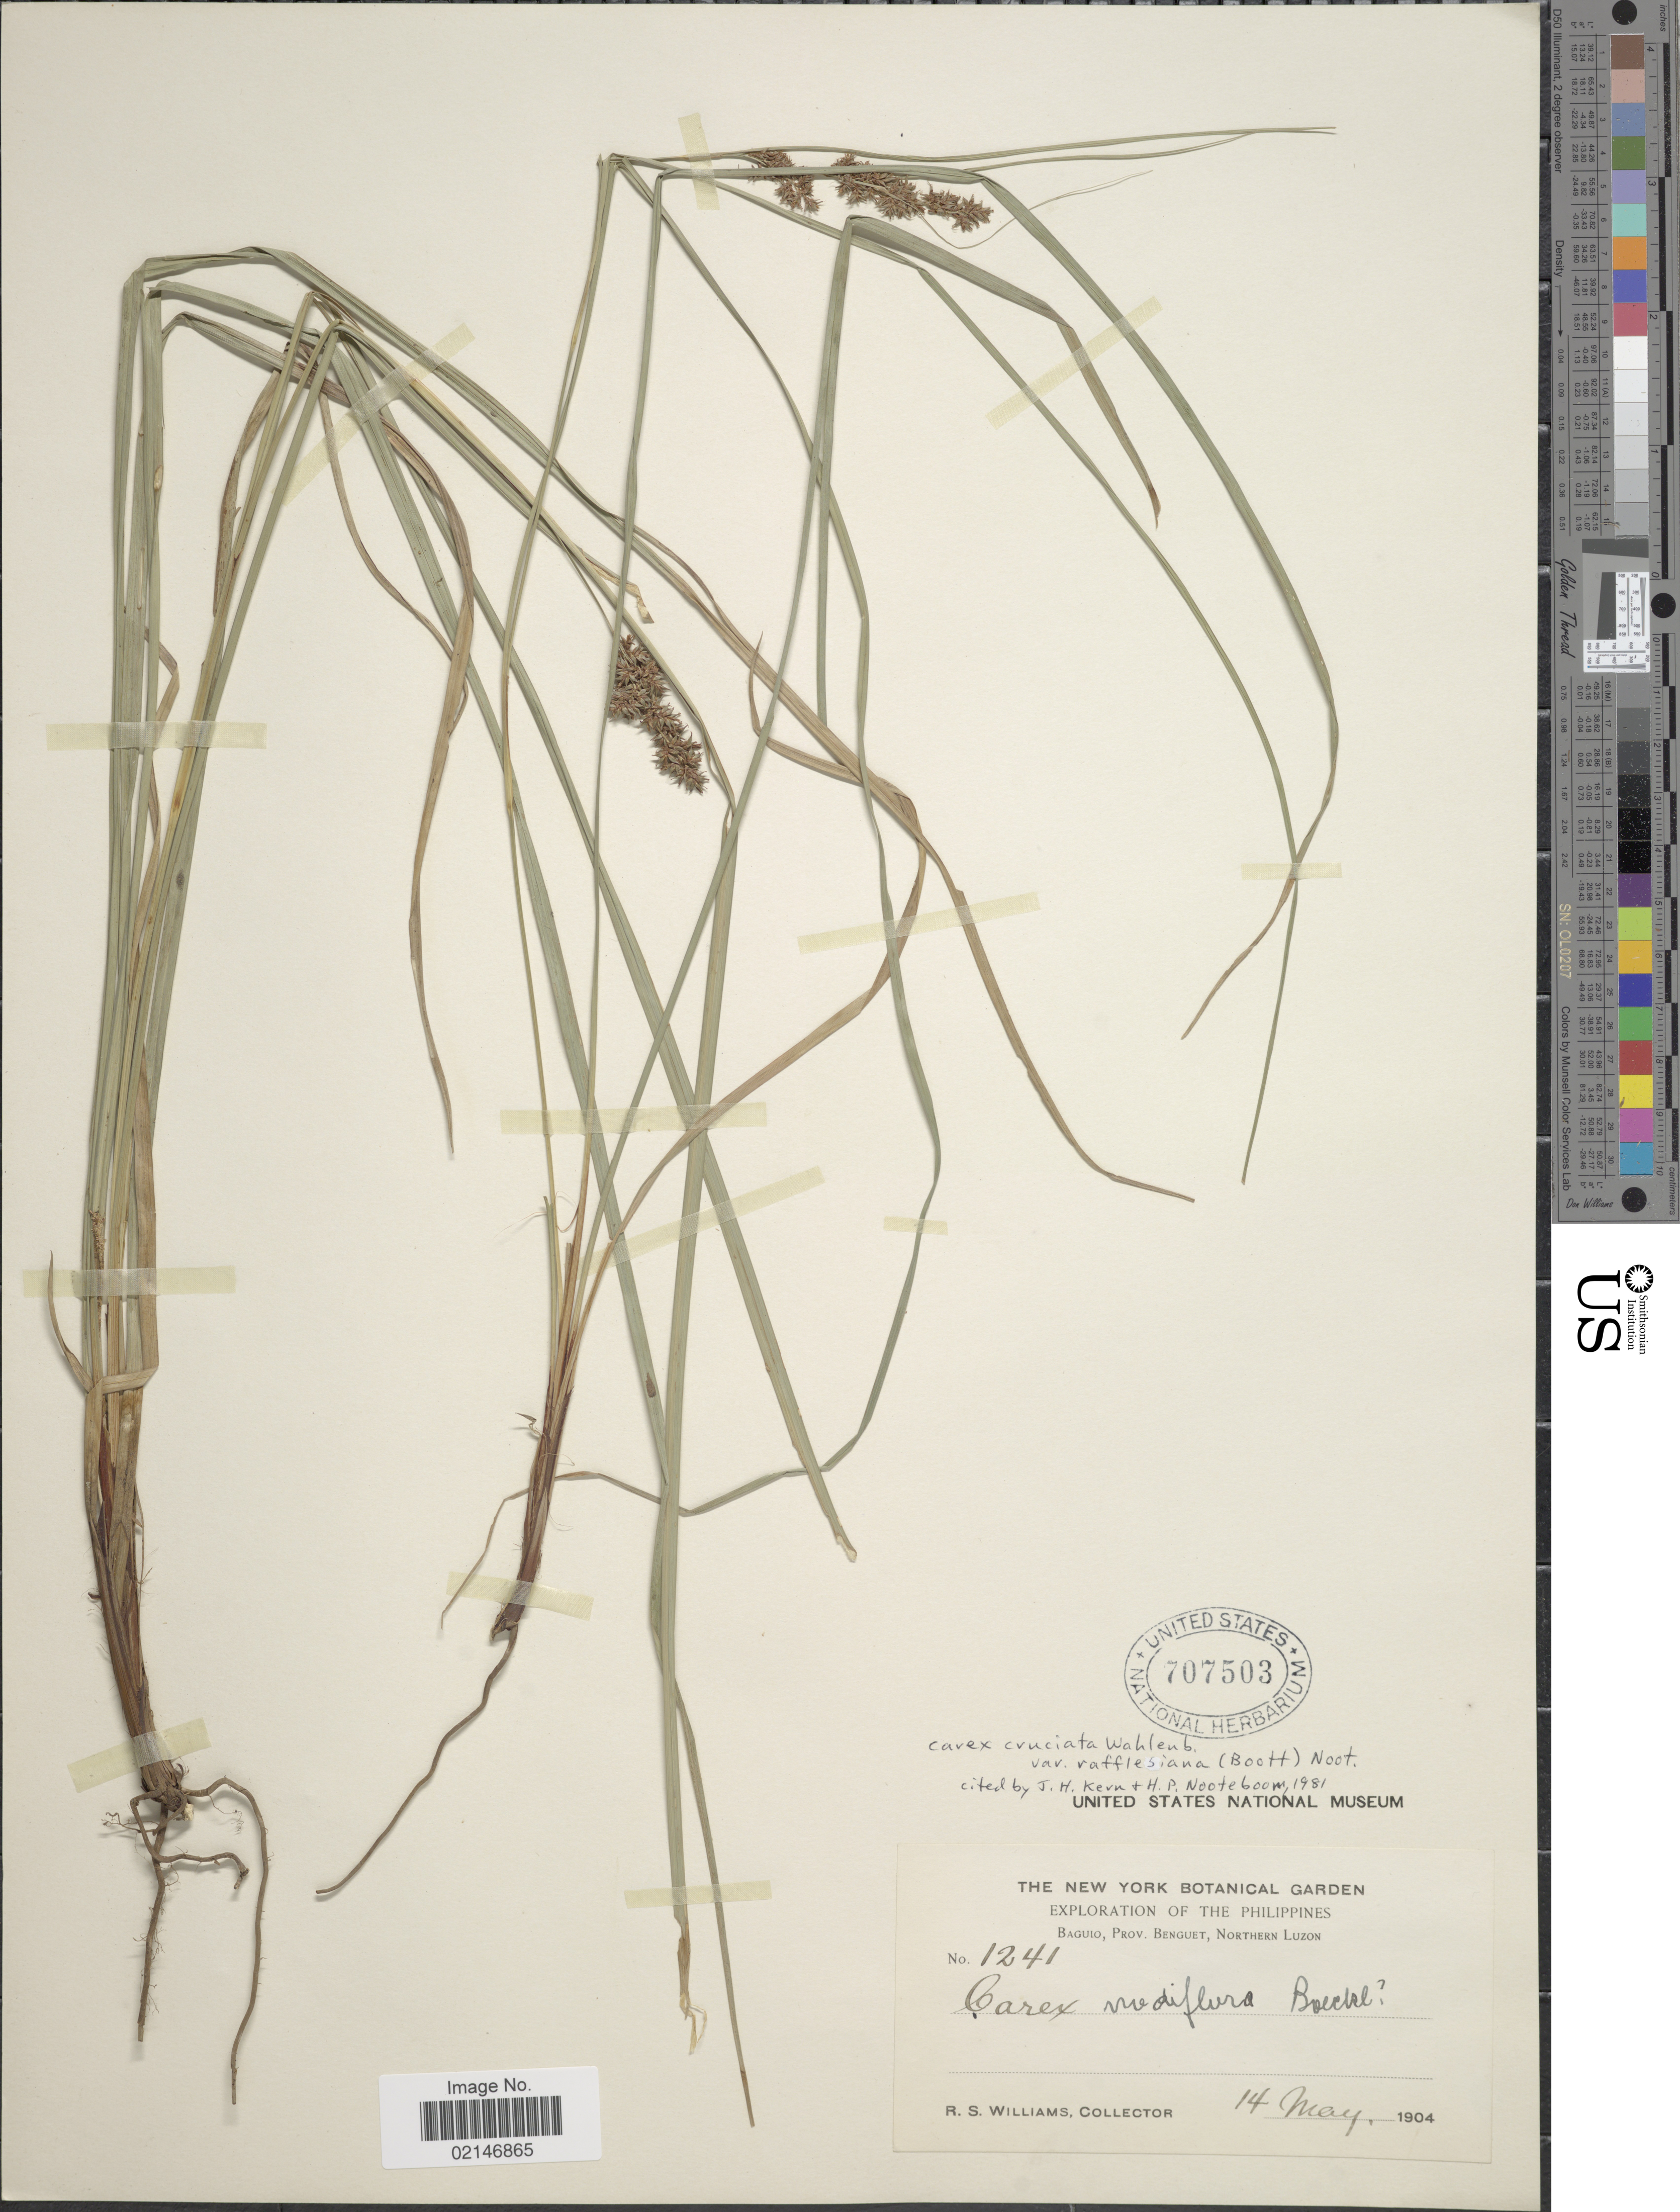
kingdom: Plantae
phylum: Tracheophyta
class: Liliopsida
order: Poales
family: Cyperaceae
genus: Carex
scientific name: Carex rafflesiana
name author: Boott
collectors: R. S. Williams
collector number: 1241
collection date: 1904-05-14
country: Philippines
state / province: Cordillera (Administrative Region)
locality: Baguio, Prov. Benguet, Northern Luzon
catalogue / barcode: US 707503